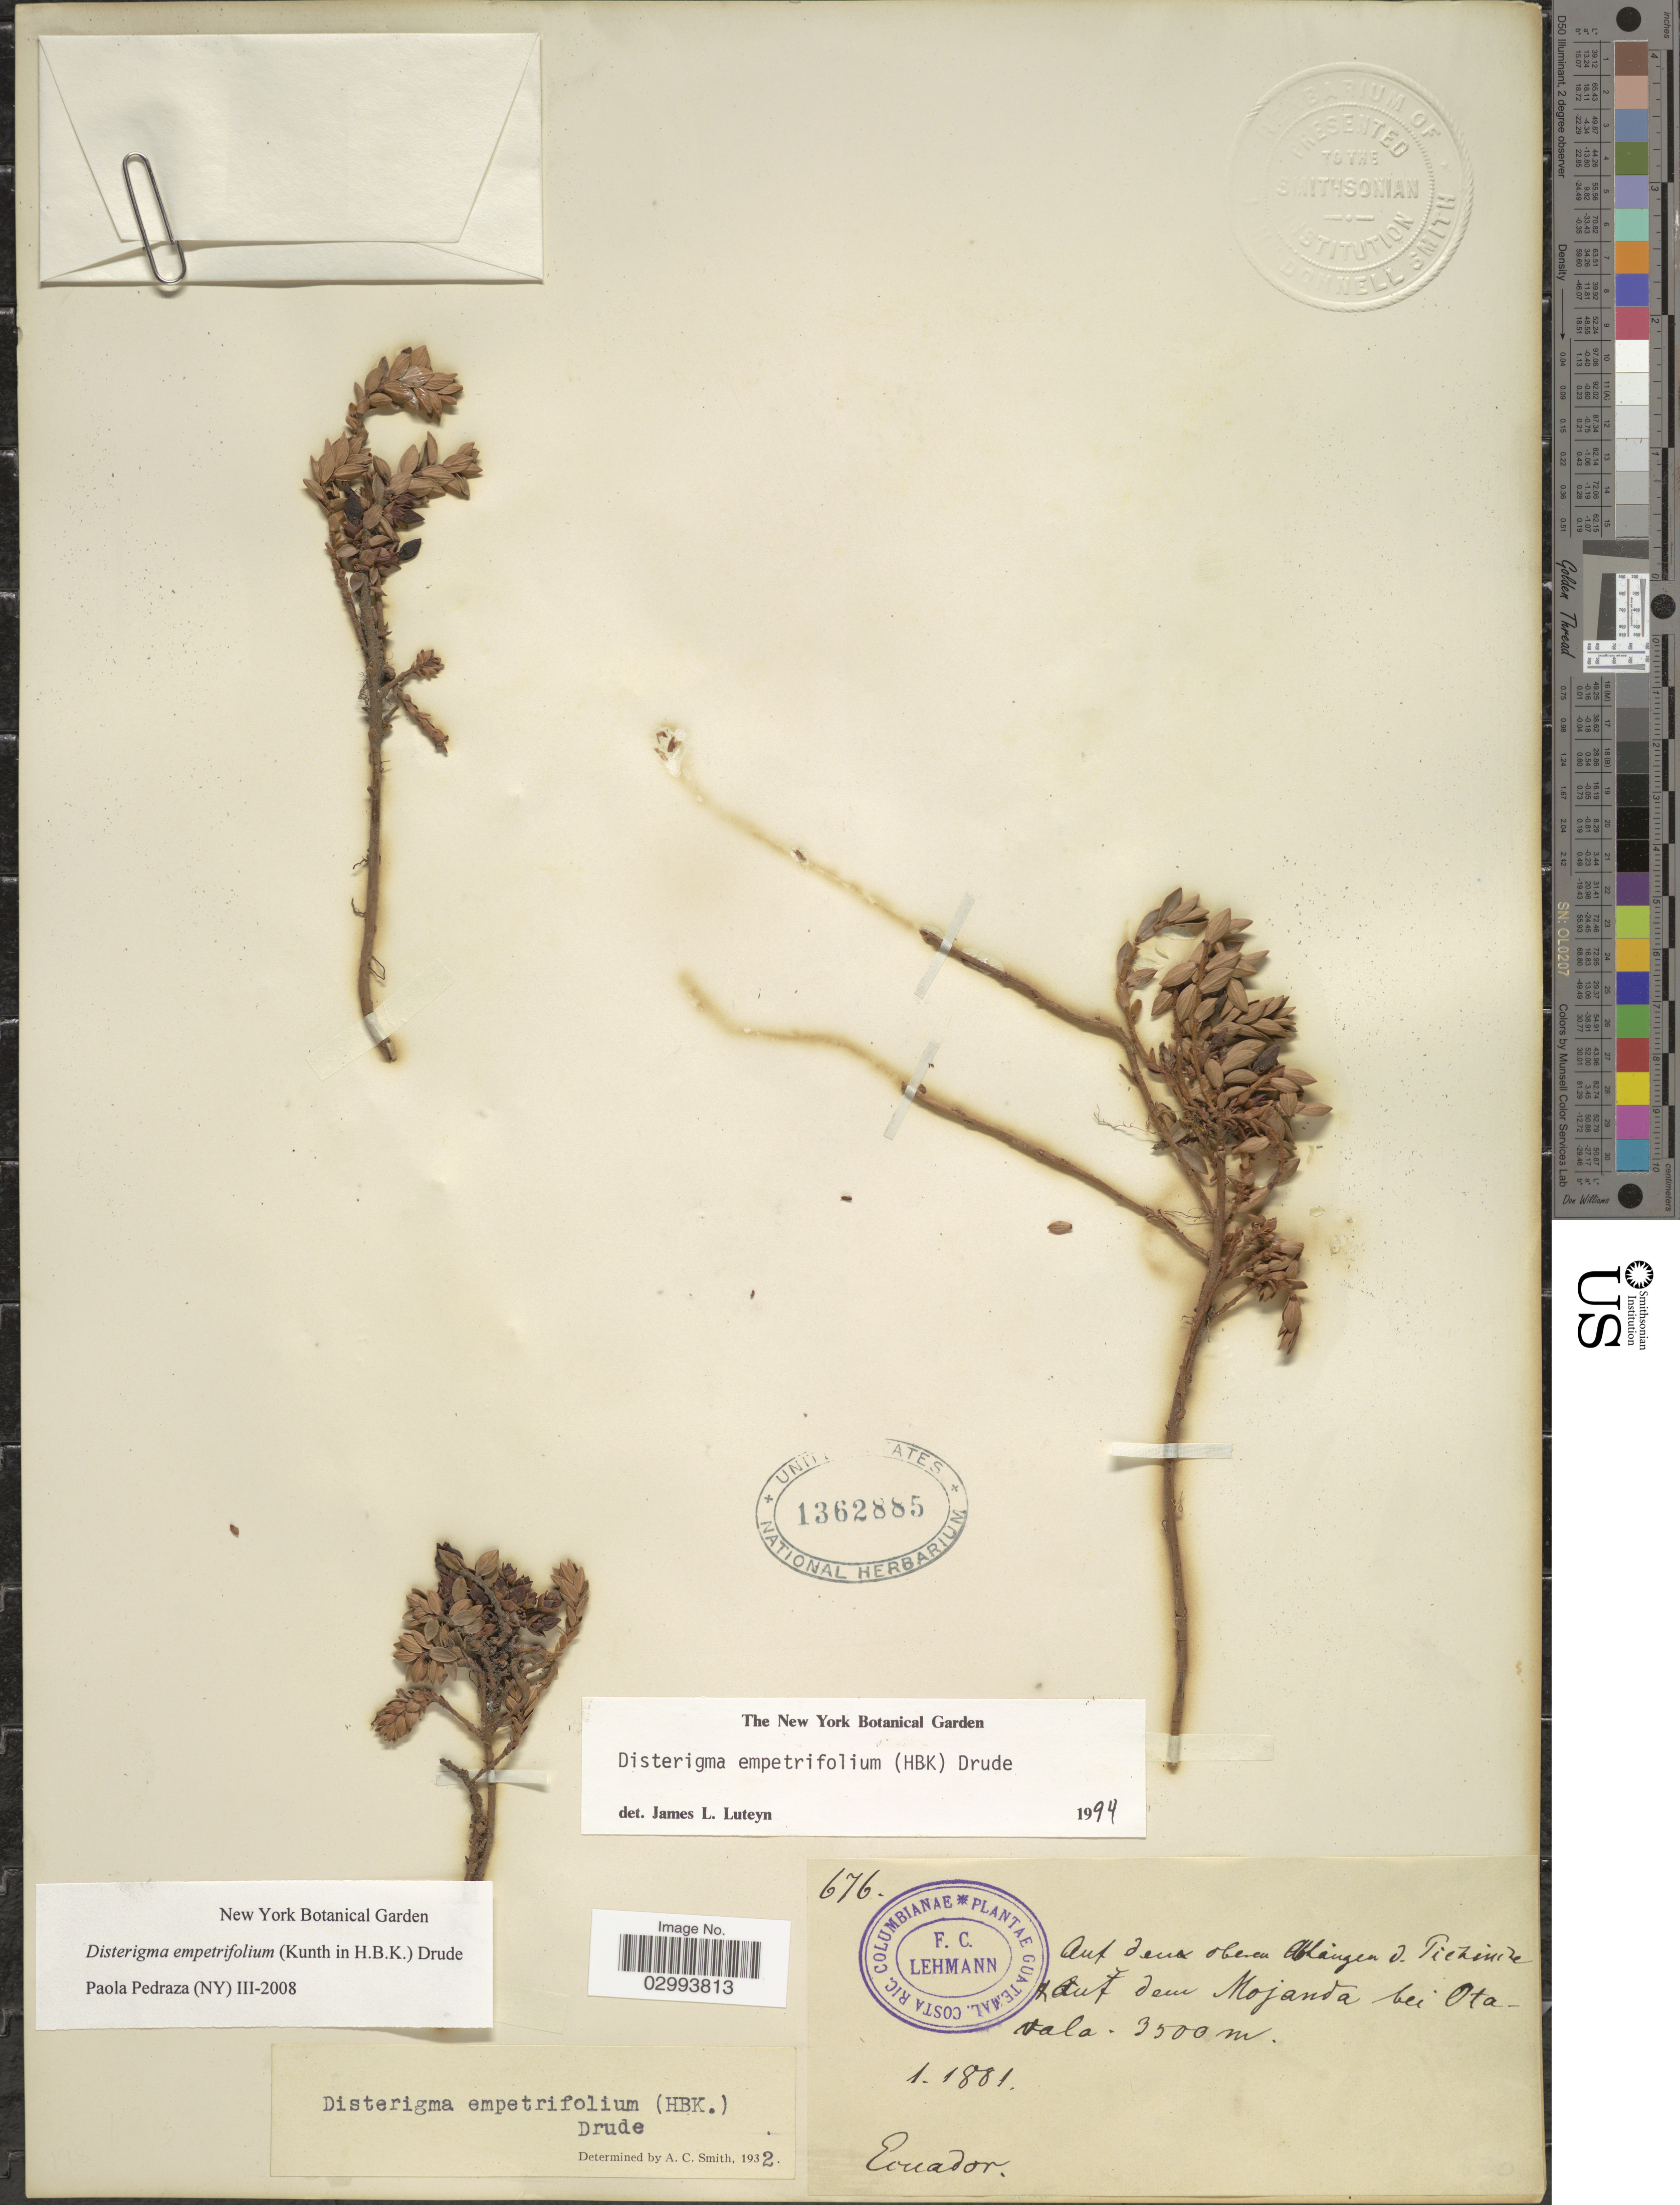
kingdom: Plantae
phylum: Tracheophyta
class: Magnoliopsida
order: Ericales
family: Ericaceae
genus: Disterigma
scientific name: Disterigma empetrifolium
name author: (Kunth) Drude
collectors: F. C. Lehmann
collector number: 676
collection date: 1881-01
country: Ecuador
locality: Auf deux oberen Abhangen d. Pichinche & auf deux Mojanda bei Otavalo.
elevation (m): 3500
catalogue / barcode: US 1362885